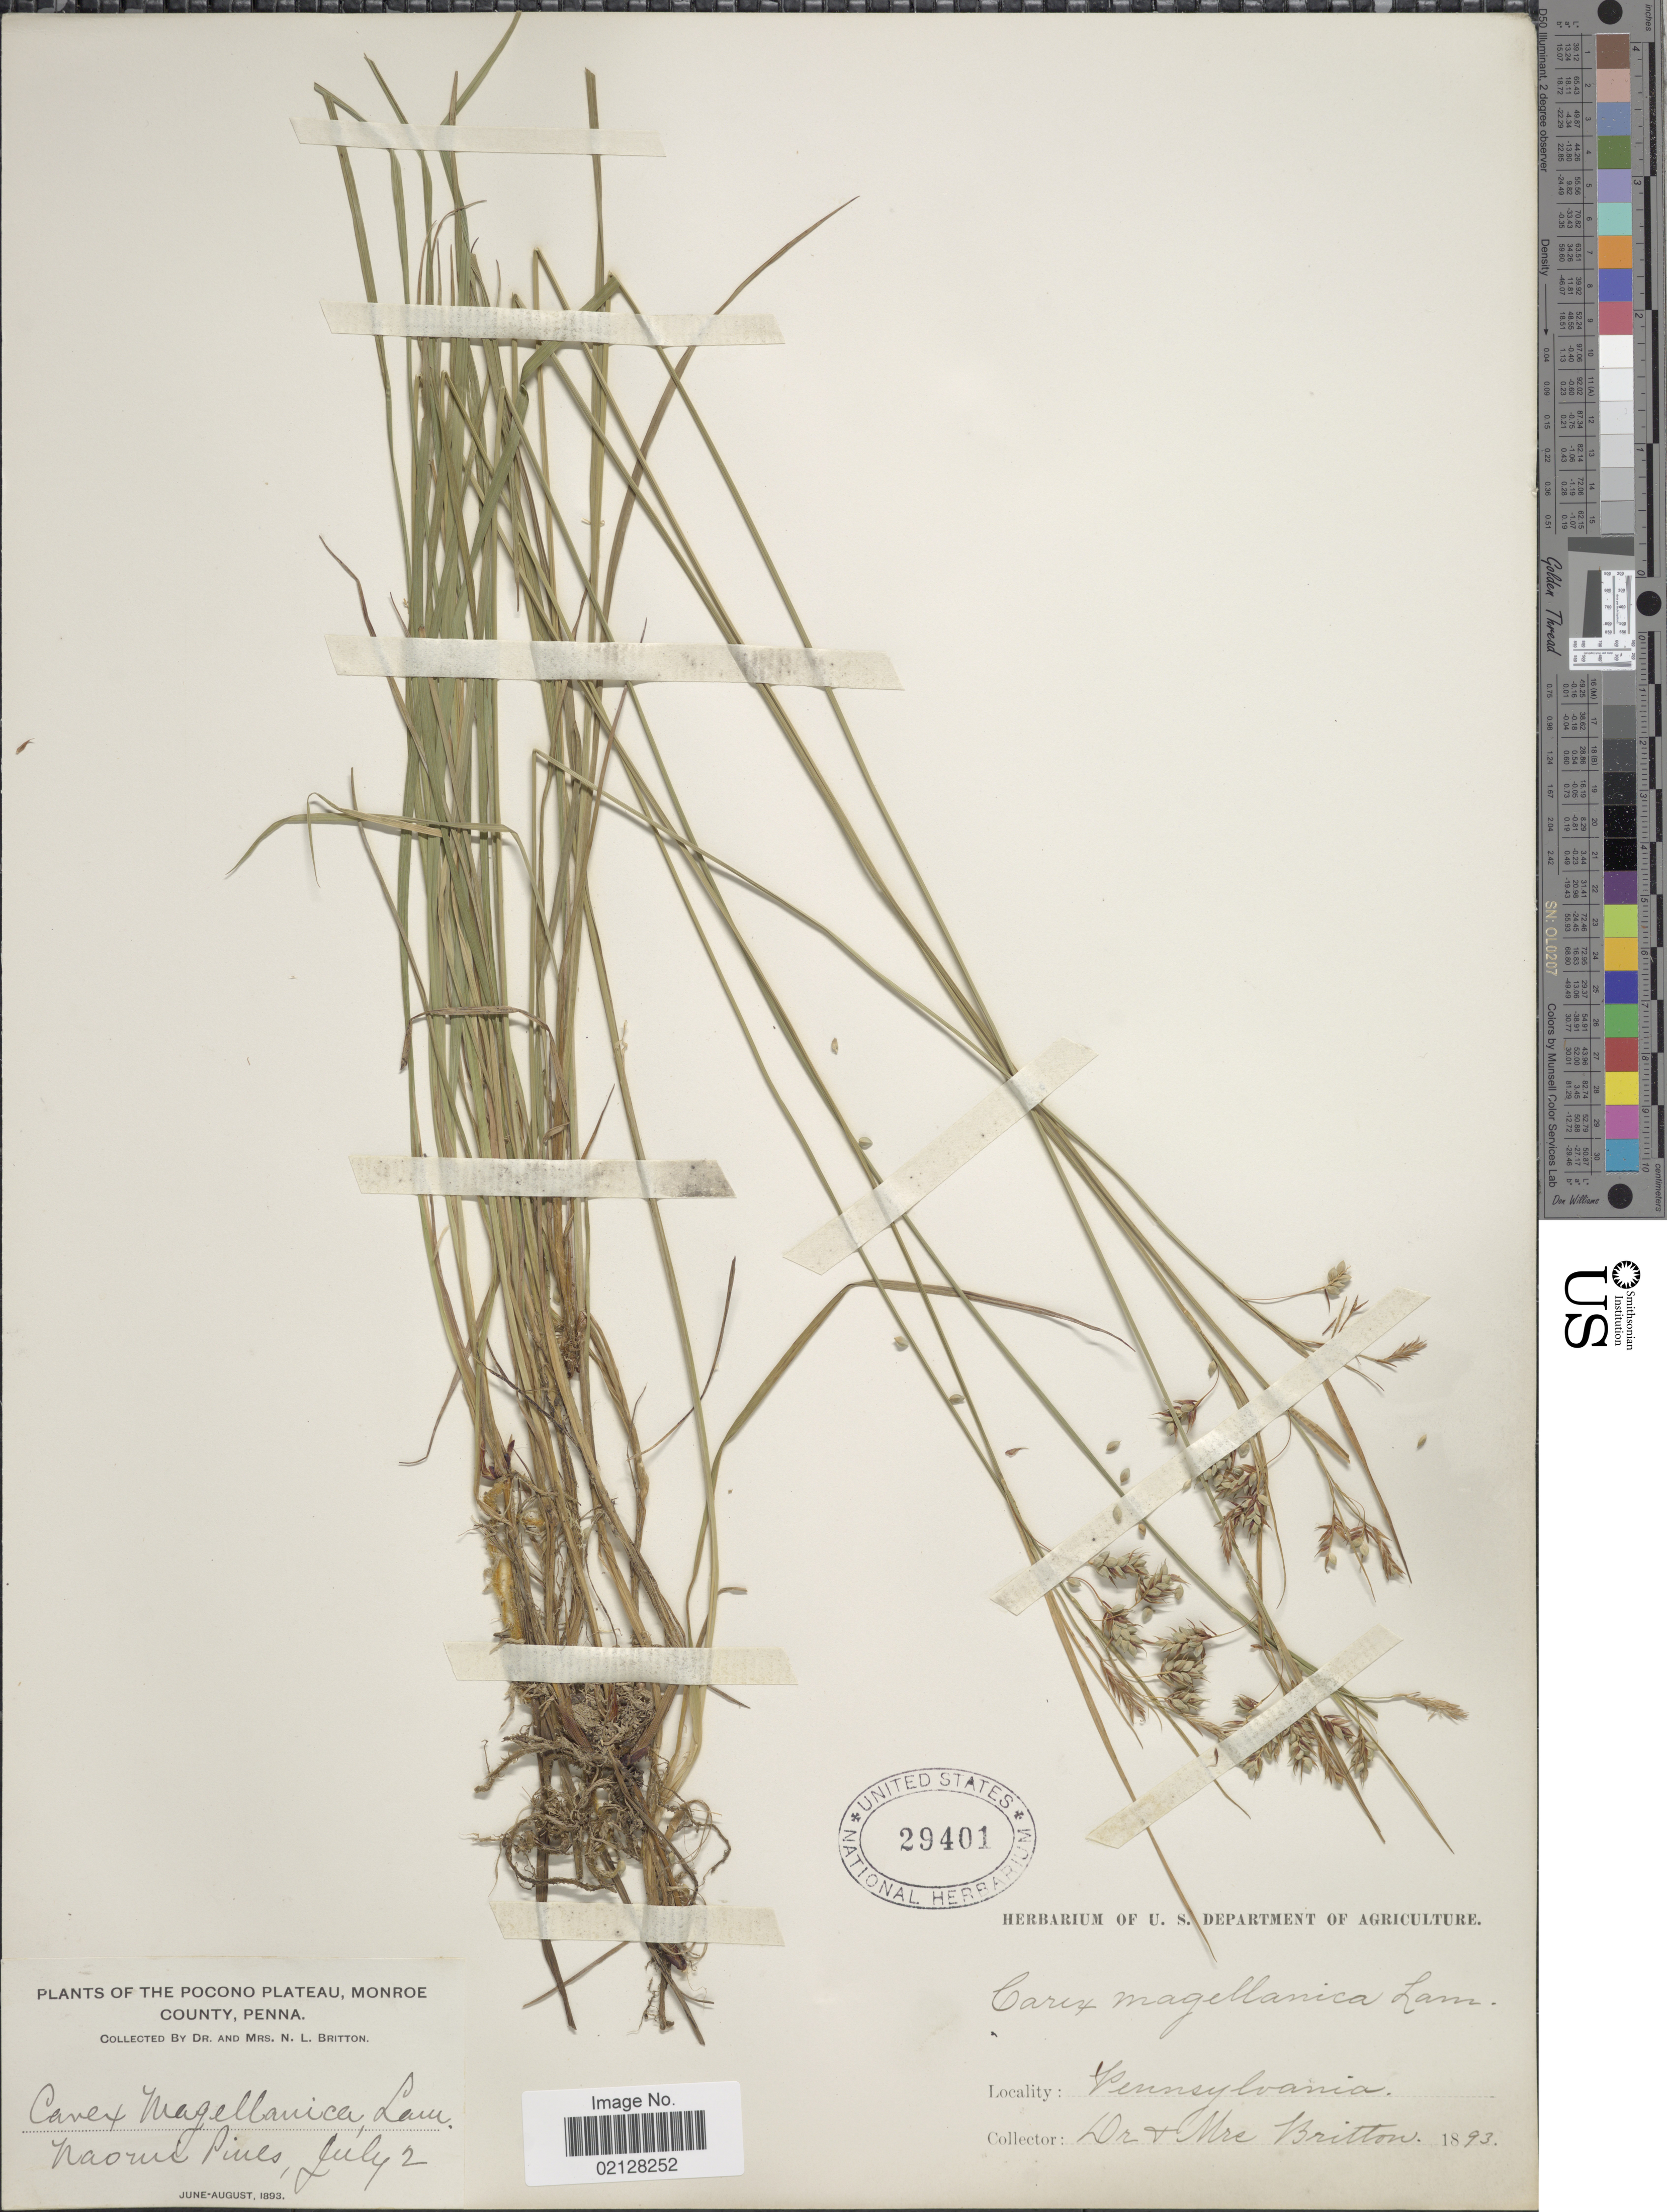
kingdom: Plantae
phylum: Tracheophyta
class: Liliopsida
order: Poales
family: Cyperaceae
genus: Carex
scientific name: Carex magellanica subsp. irrigua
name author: (Wahlenb.) Hiitonen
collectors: N. Britton & E. G. Britton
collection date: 1893-07-02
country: United States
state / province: Pennsylvania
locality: Pocono Plateau, Monroe County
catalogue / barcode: US 29401